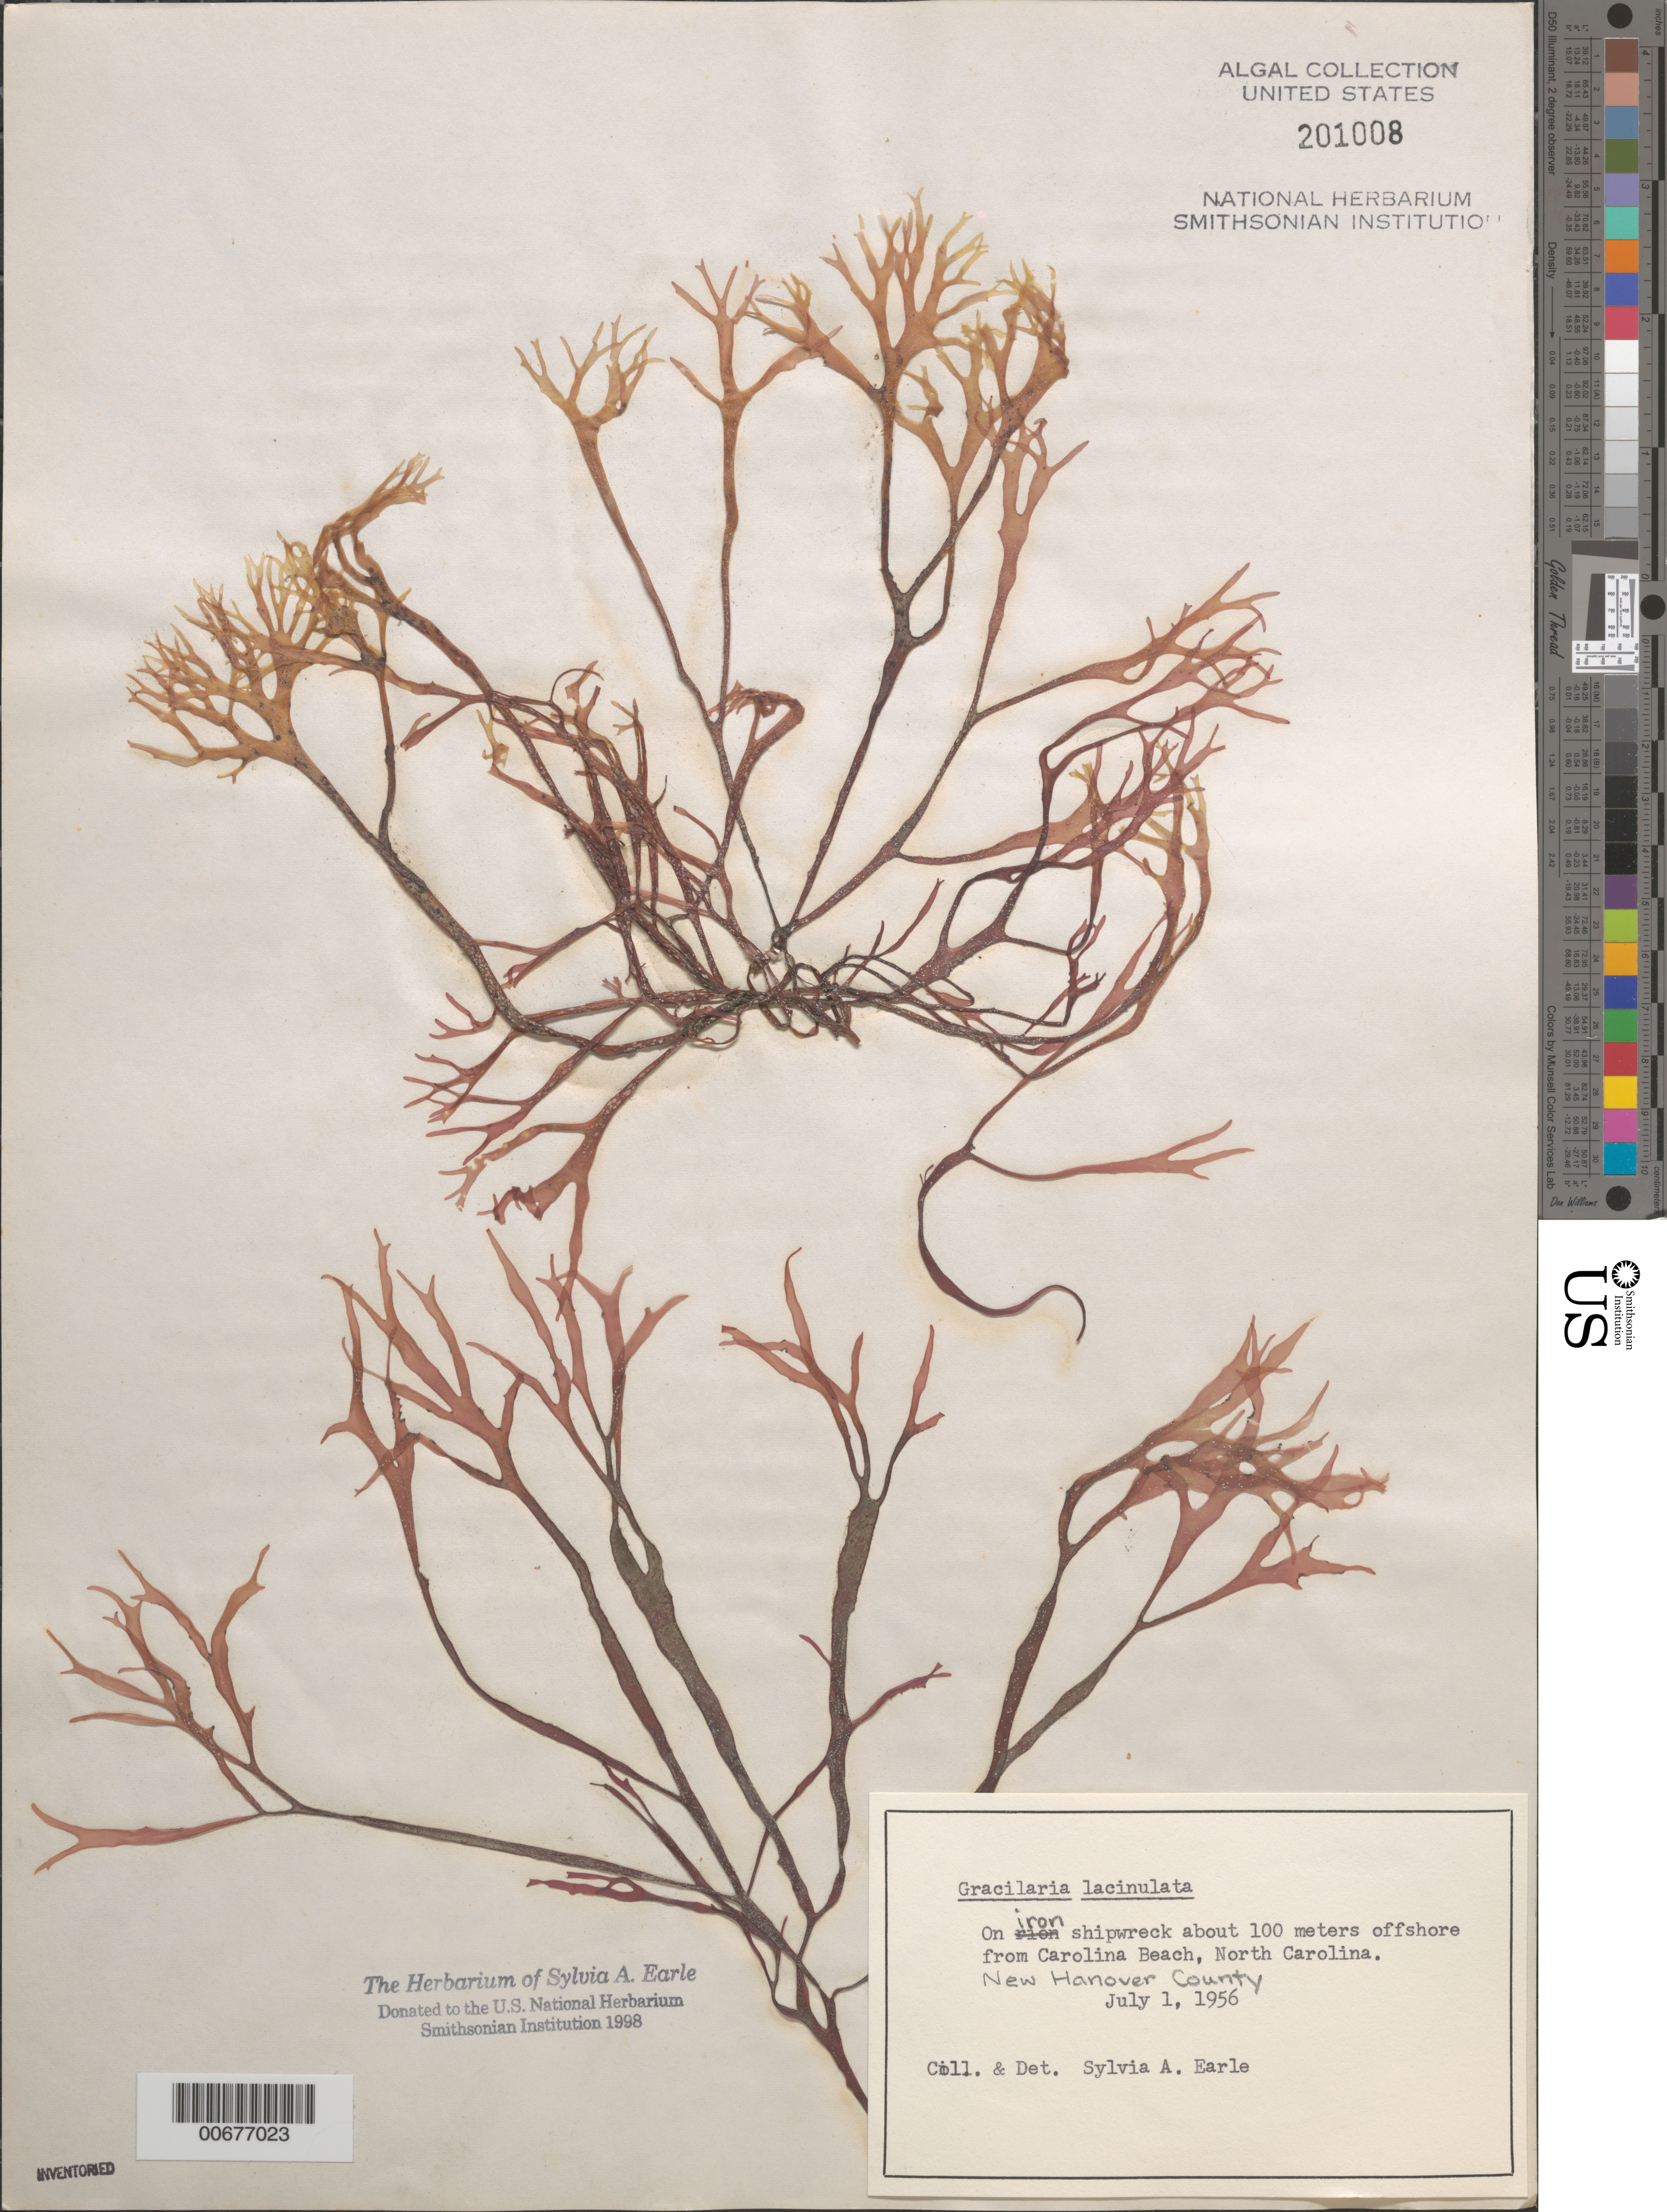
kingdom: Plantae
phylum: Rhodophyta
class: Florideophyceae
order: Gracilariales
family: Gracilariaceae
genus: Gracilaria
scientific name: Gracilaria isabellana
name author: Gurgel et al. in I.A. Abbott & McDermid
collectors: S. A. Earle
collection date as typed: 01 Jul 1956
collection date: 1956-07-01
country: United States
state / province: North Carolina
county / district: New Hanover County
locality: Carolina Beach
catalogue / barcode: US 201008